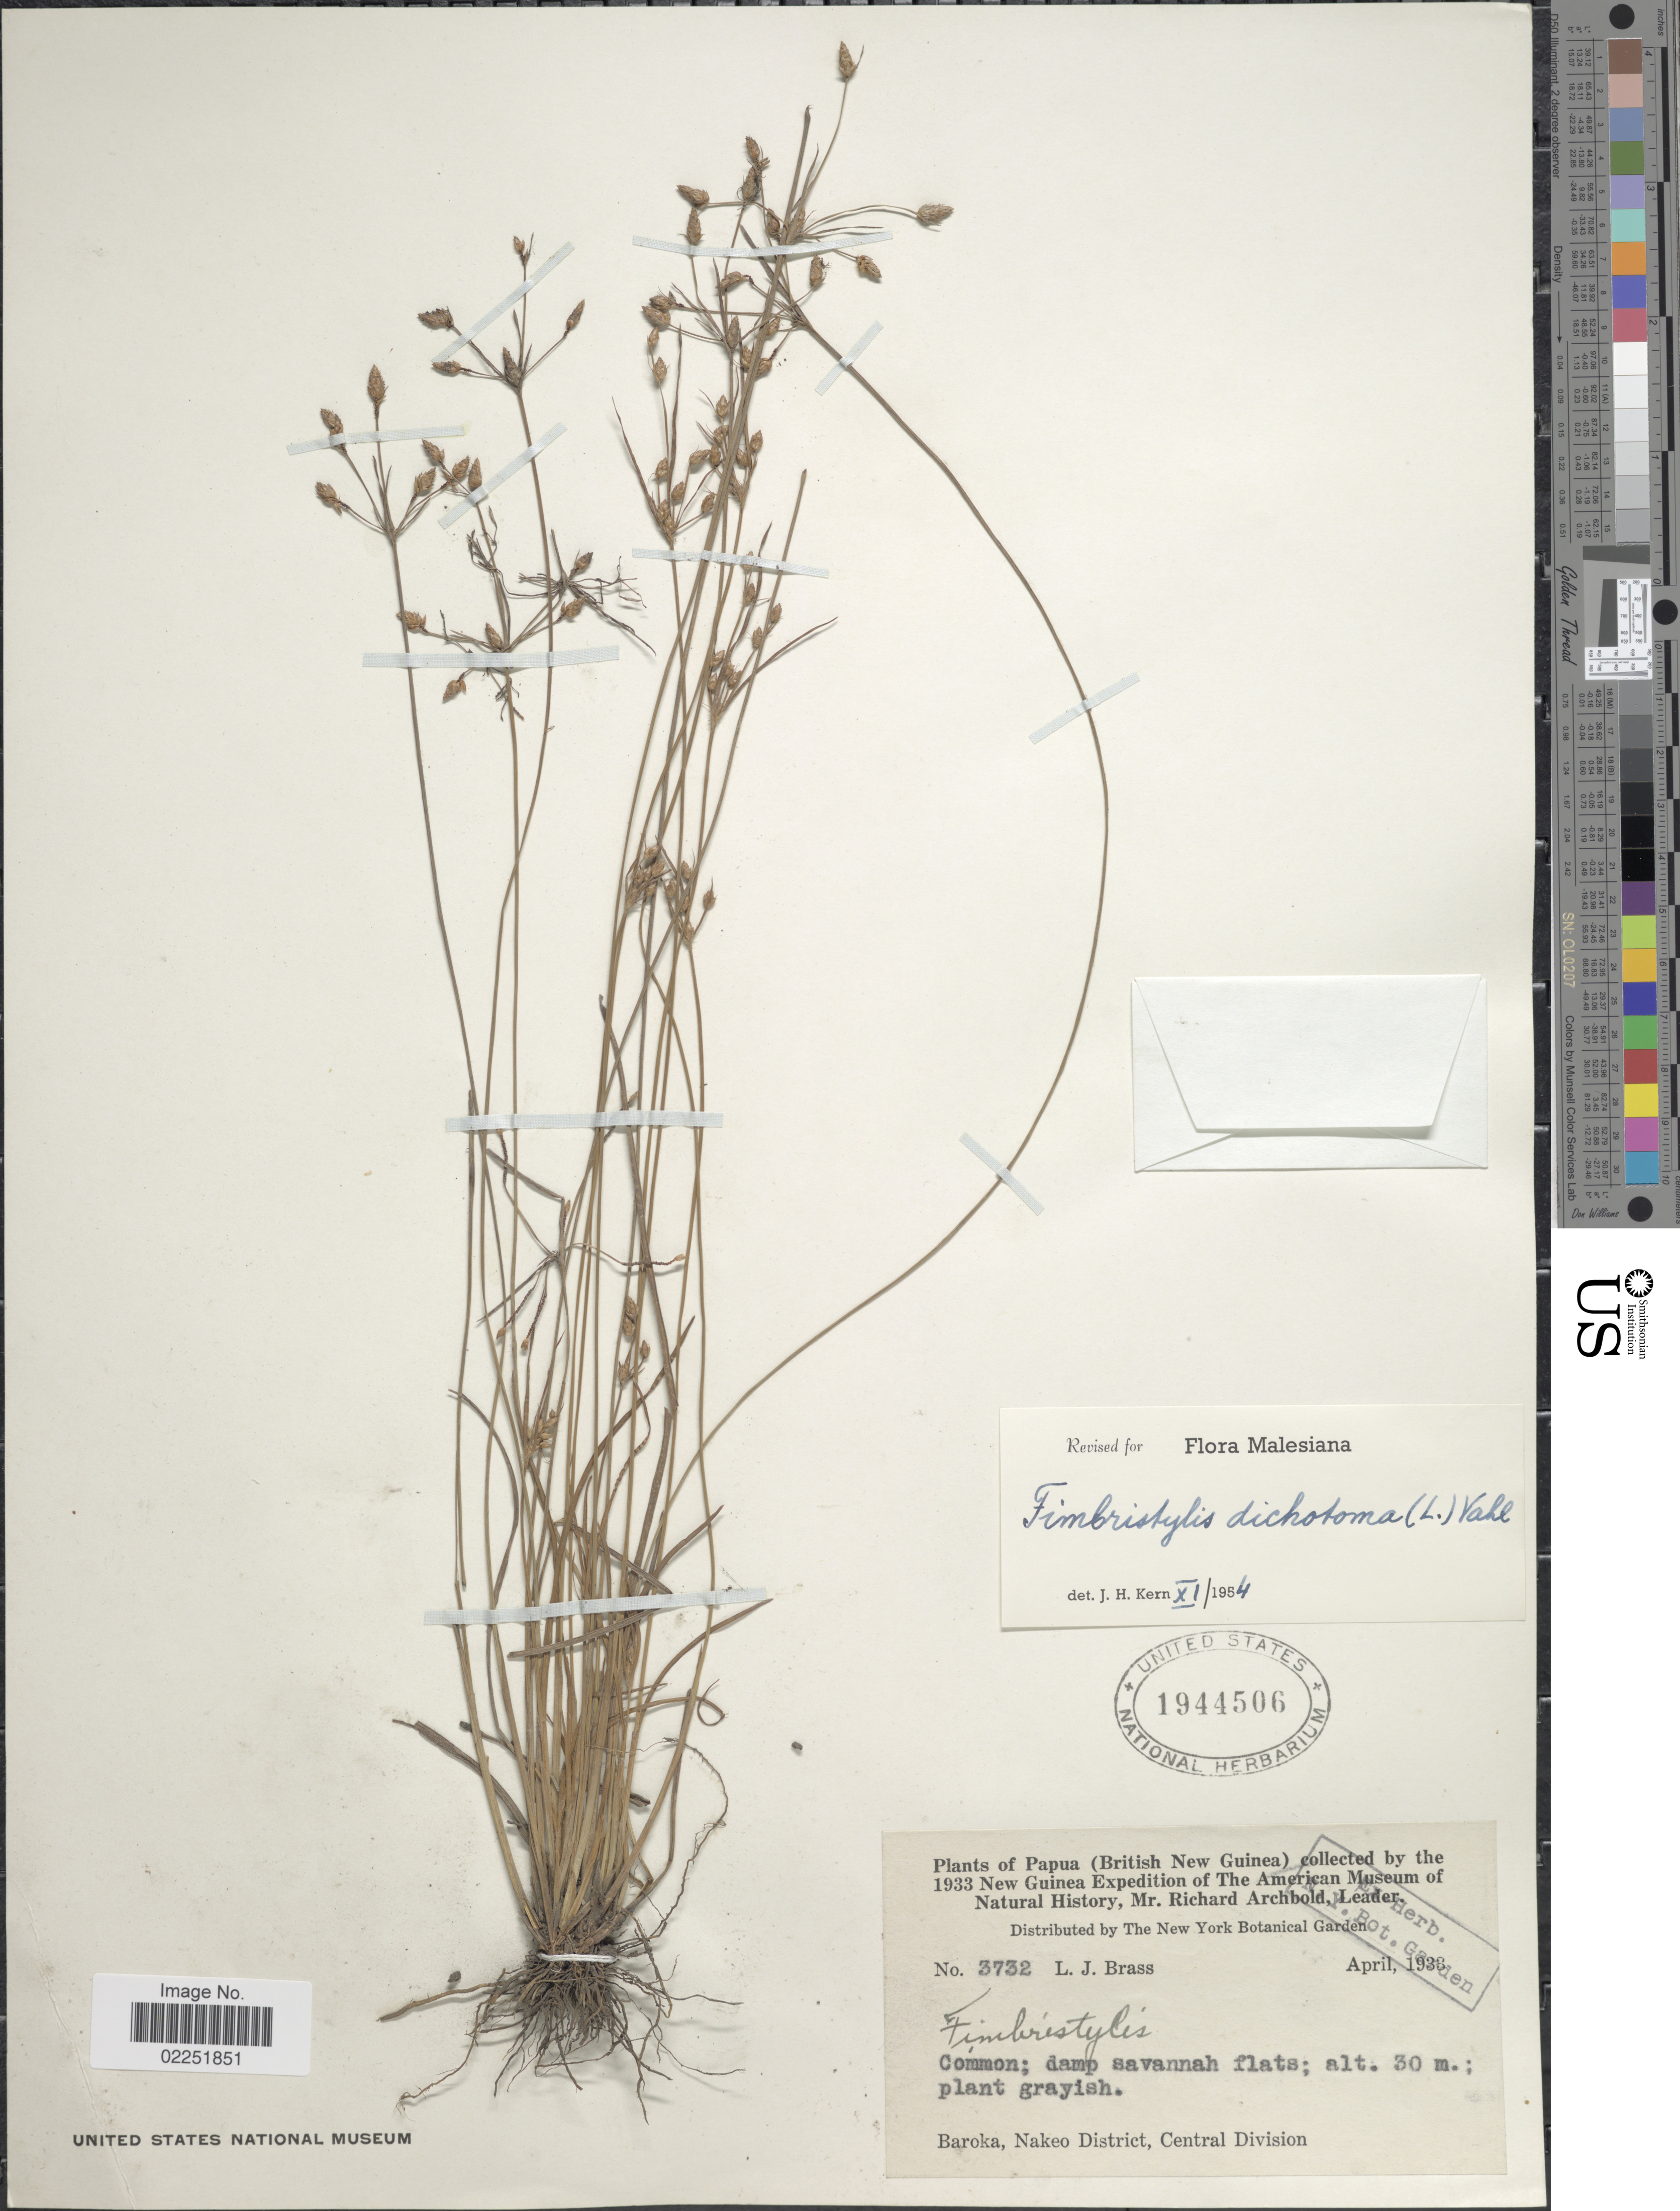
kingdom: Plantae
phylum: Tracheophyta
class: Liliopsida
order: Poales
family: Cyperaceae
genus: Fimbristylis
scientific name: Fimbristylis dichotoma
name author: (L.) Vahl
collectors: L. J. Brass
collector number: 3732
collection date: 1933-04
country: Papua New Guinea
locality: Papua (British New Guinea). Baroka, Nakeo District, Central Division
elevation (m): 30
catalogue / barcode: US 1944506